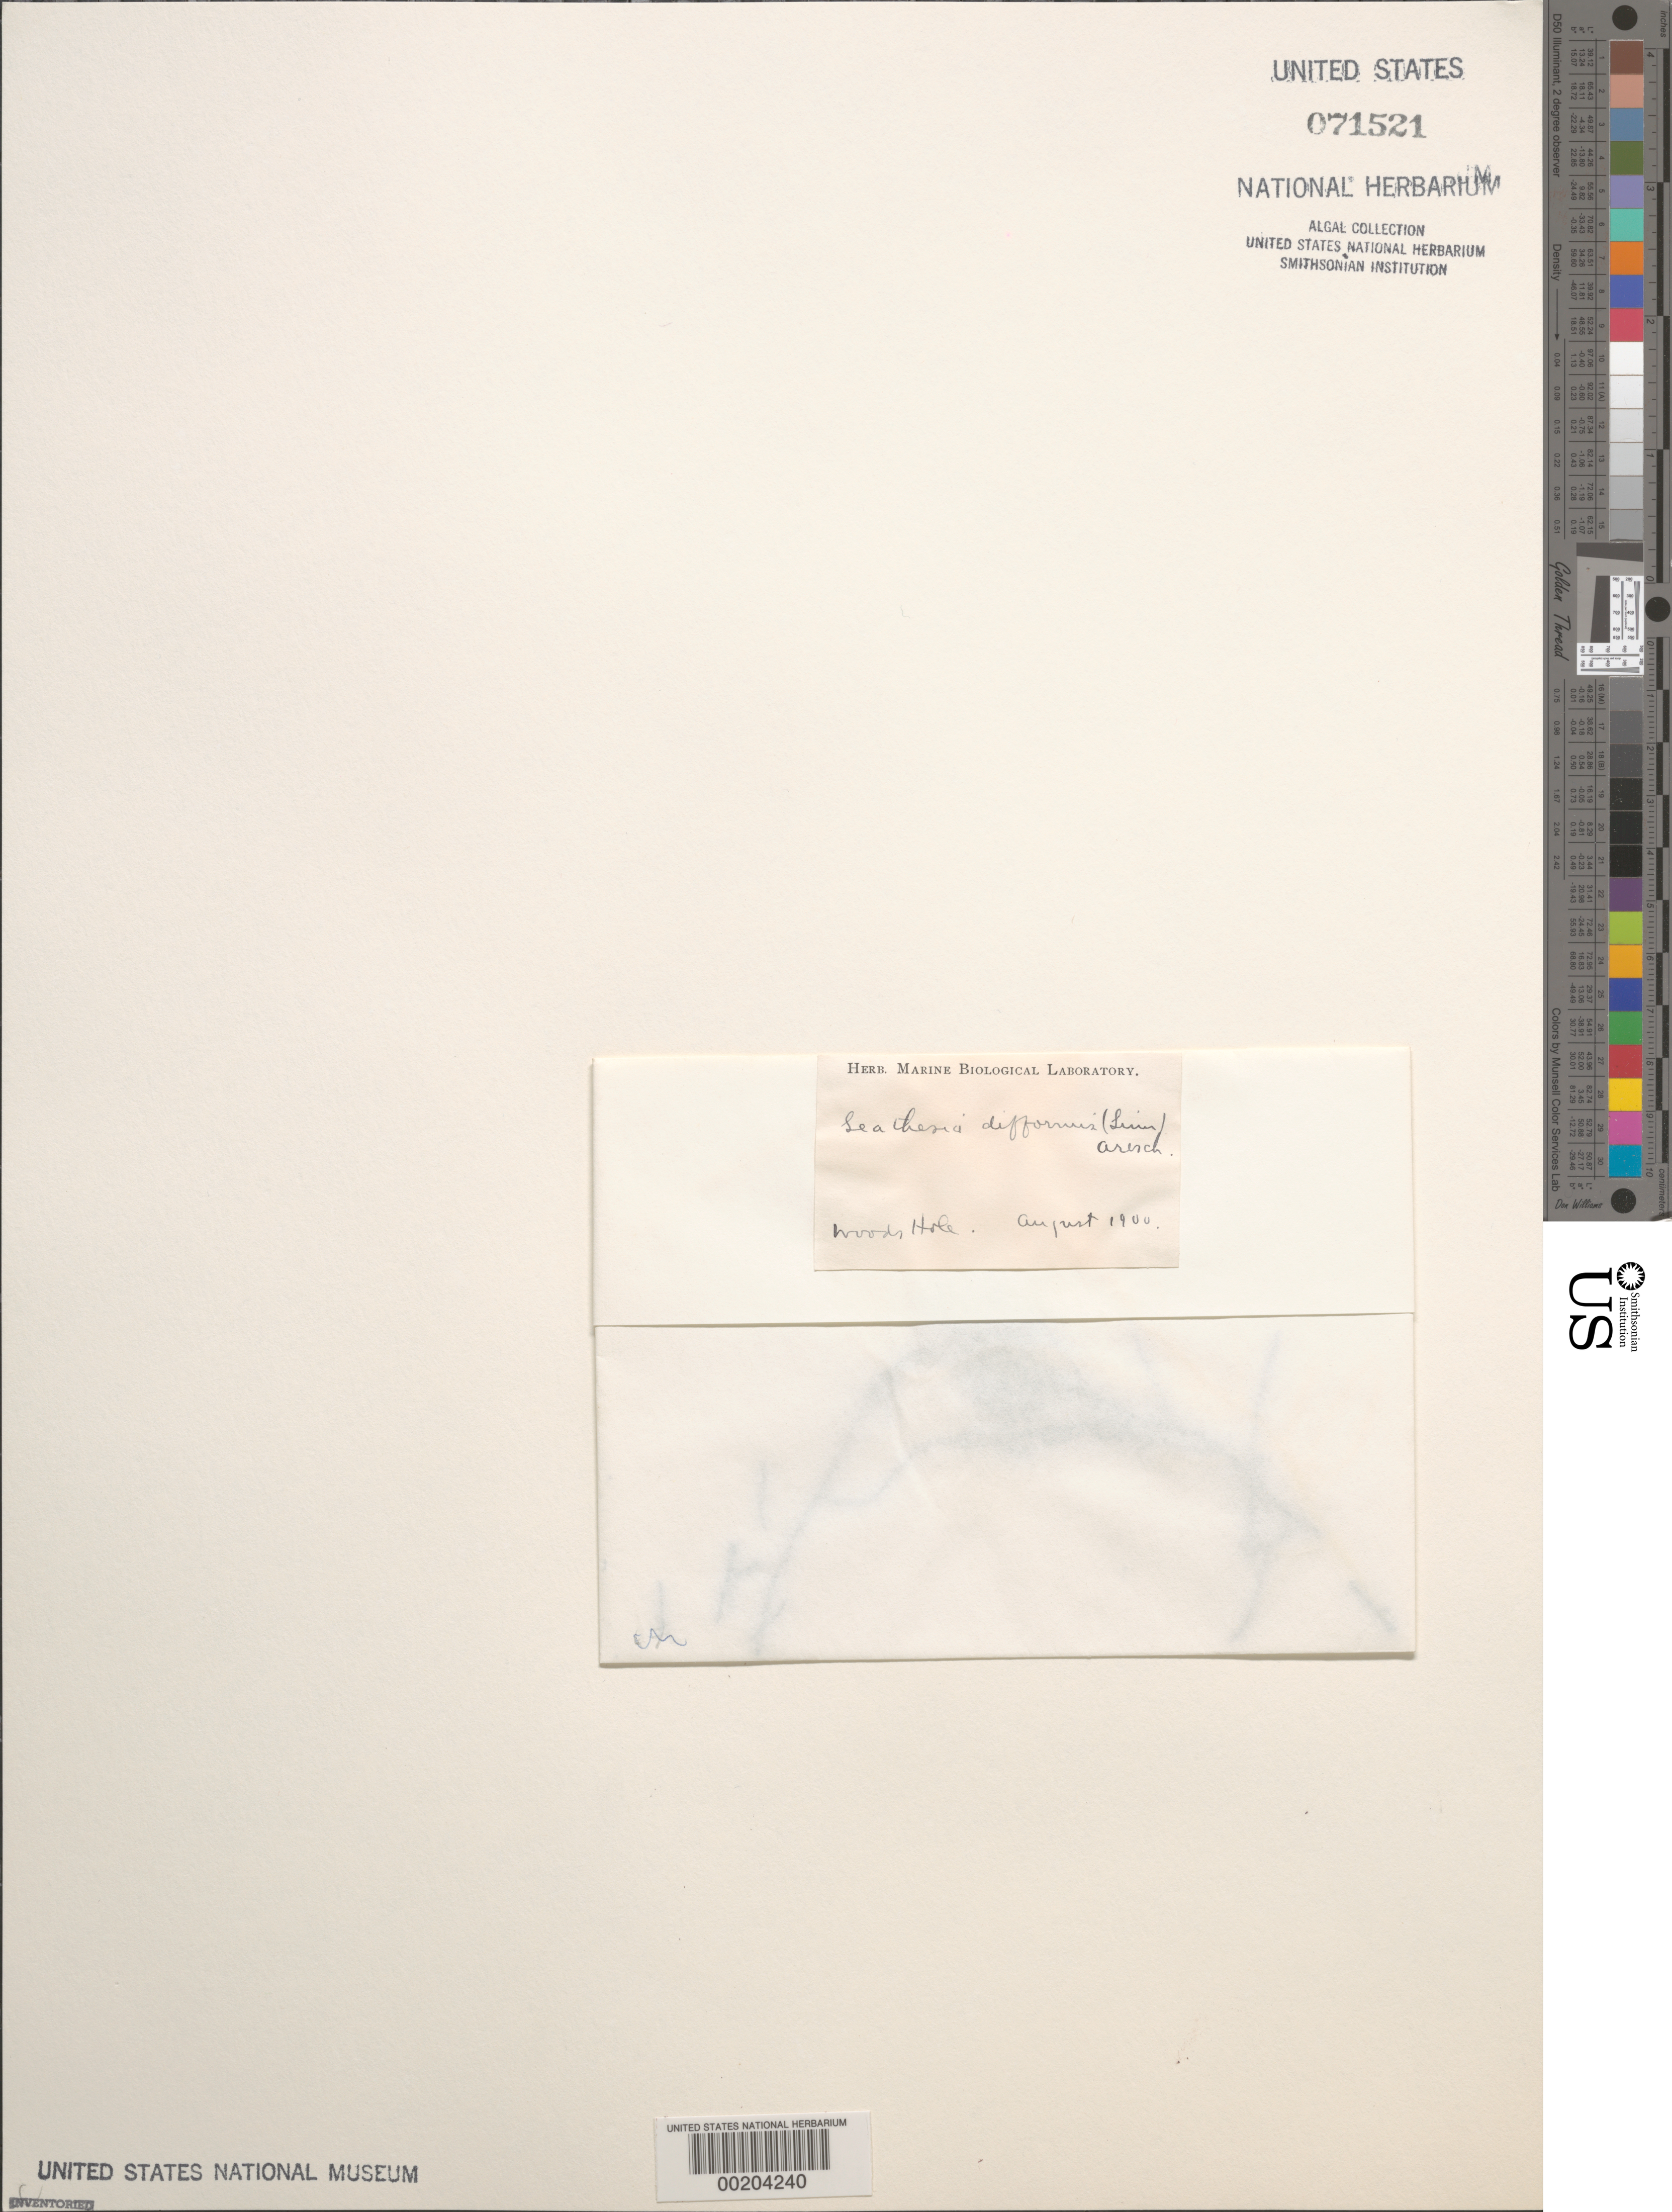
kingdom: Chromista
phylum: Ochrophyta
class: Phaeophyceae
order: Ectocarpales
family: Chordariaceae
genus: Leathesia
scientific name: Leathesia difformis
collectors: Marine Biological Lab (Herb.)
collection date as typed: Aug 1900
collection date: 1900-08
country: United States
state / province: Massachusetts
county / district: Barnstable County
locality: Woods Hole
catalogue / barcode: US 71521